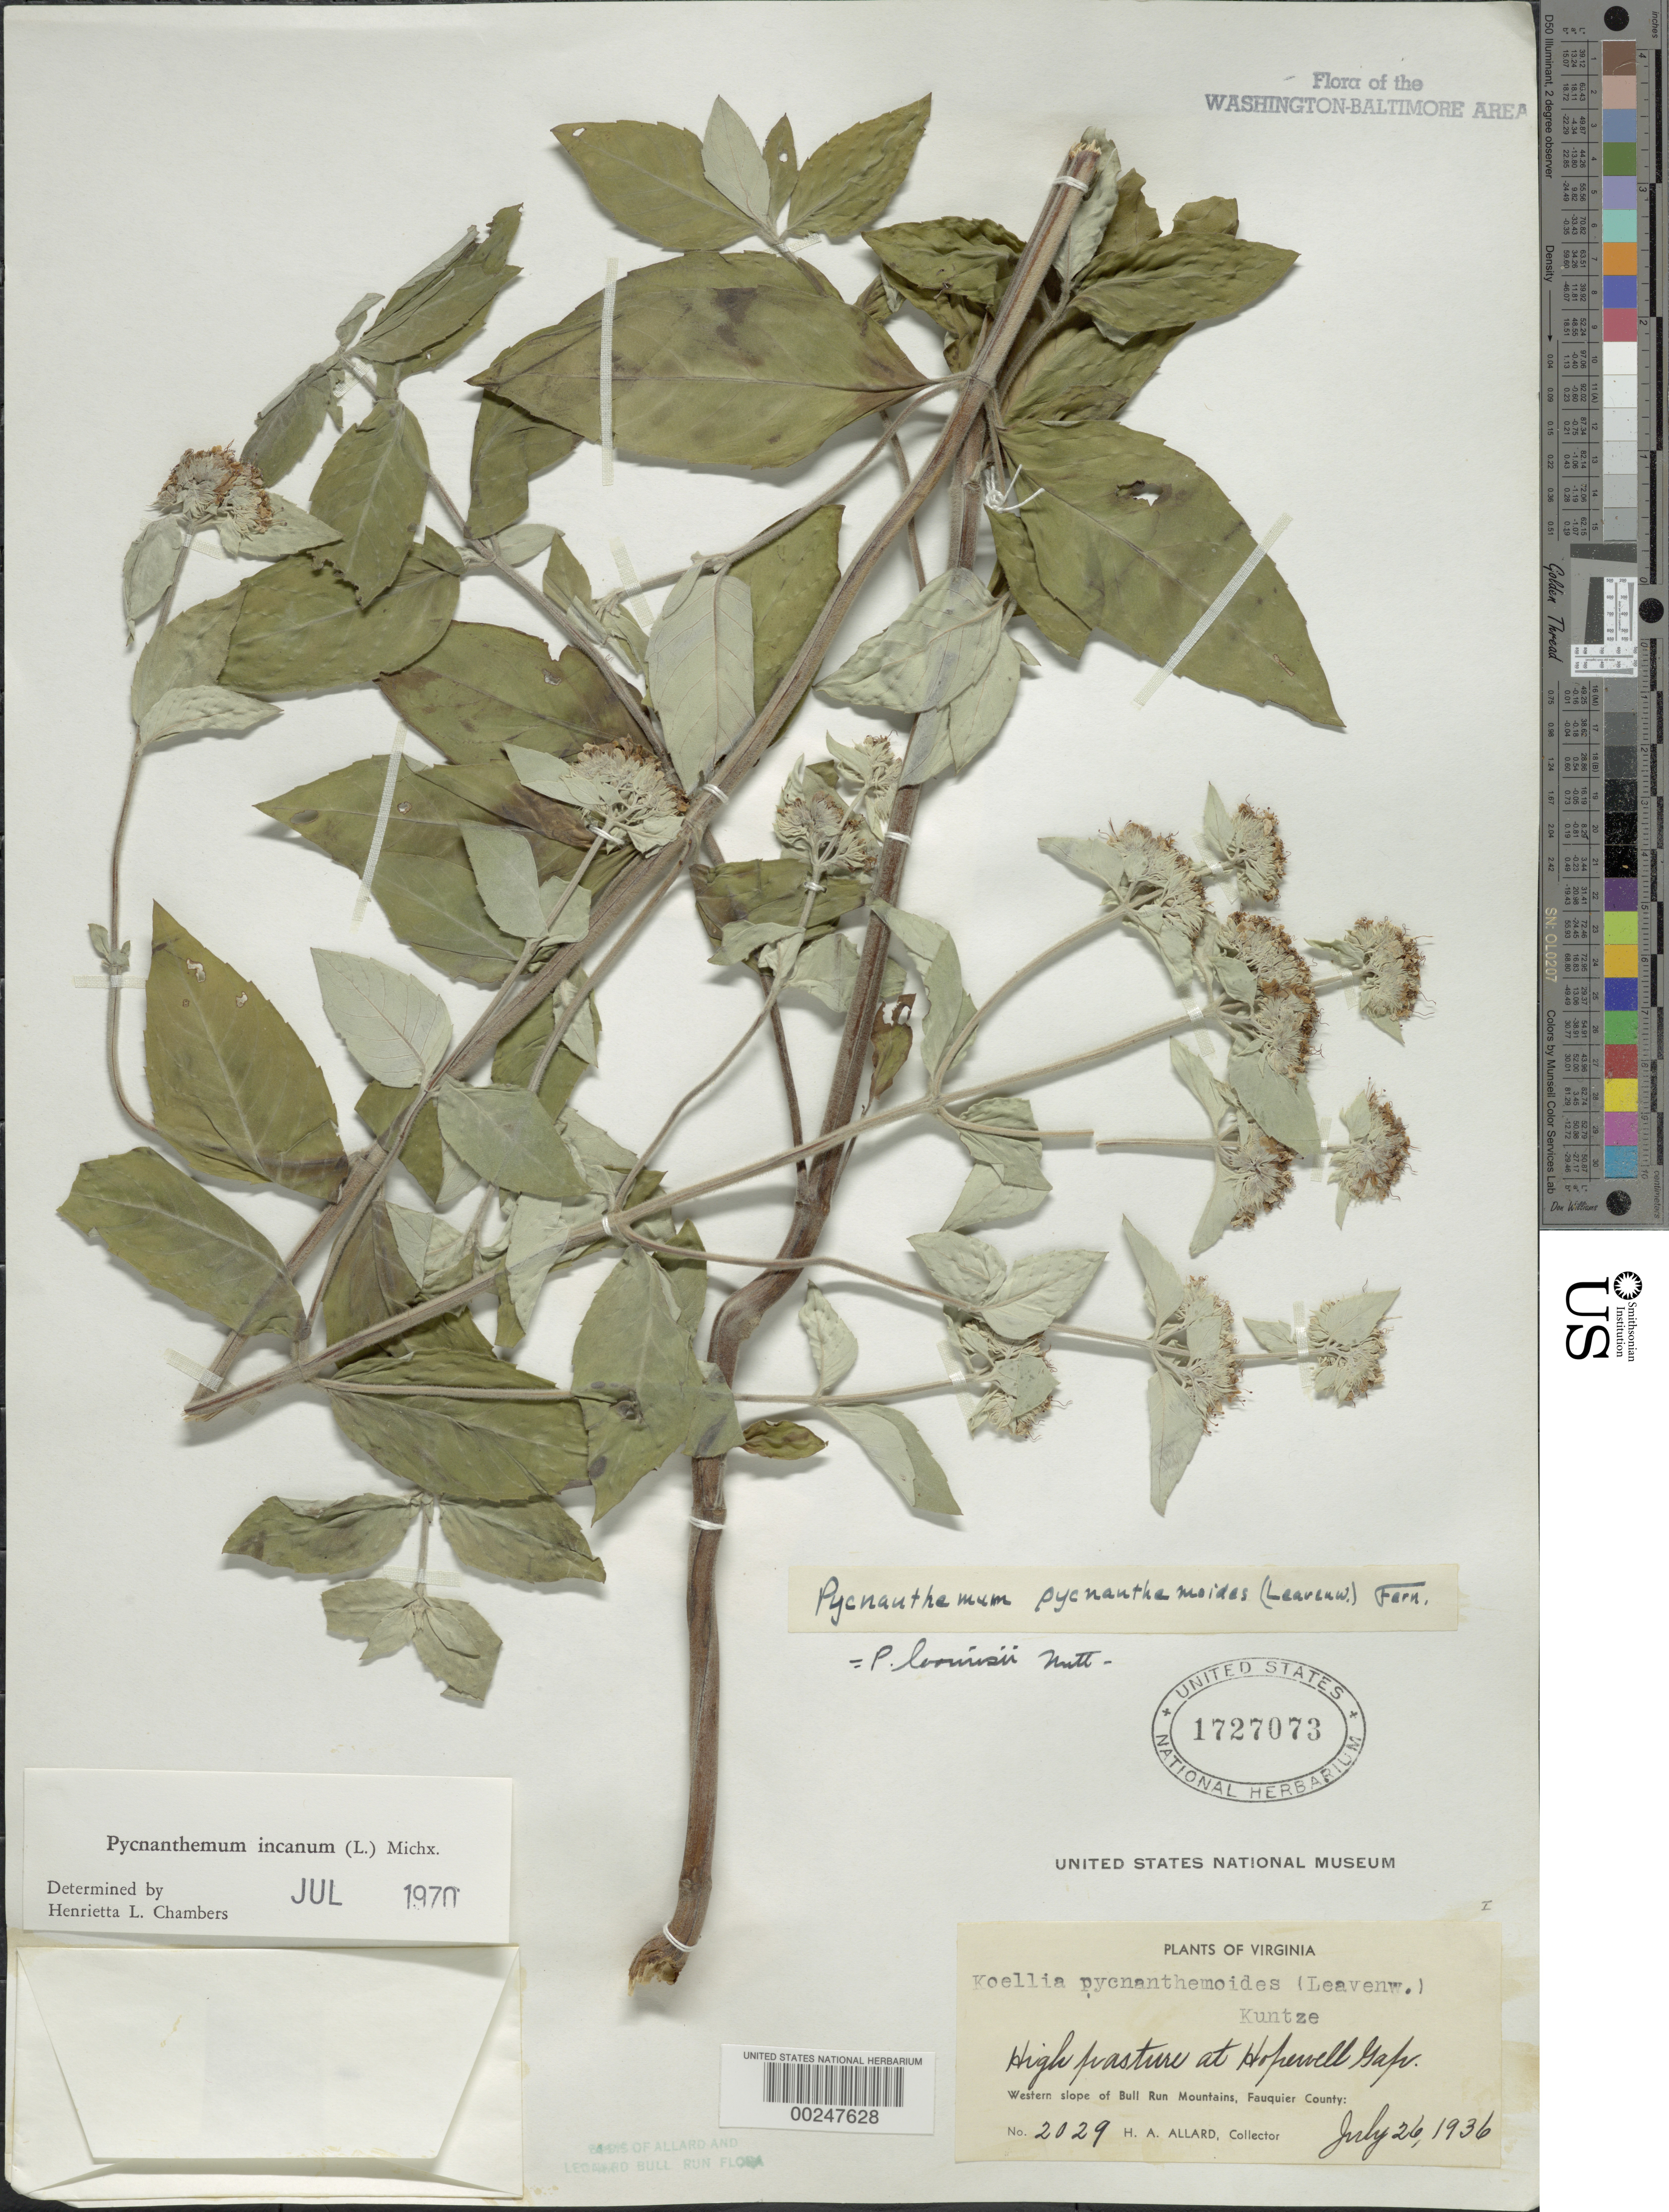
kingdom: Plantae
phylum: Tracheophyta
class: Magnoliopsida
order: Lamiales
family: Lamiaceae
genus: Pycnanthemum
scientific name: Pycnanthemum incanum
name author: (L.) Michx.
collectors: H. A. Allard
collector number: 2029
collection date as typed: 26 Jul 1936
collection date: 1936-07-26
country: United States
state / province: Virginia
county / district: Fauquier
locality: Western slope of Bull Run Mt, south of Hopewell Gap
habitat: Roadside bank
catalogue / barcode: US 1727073